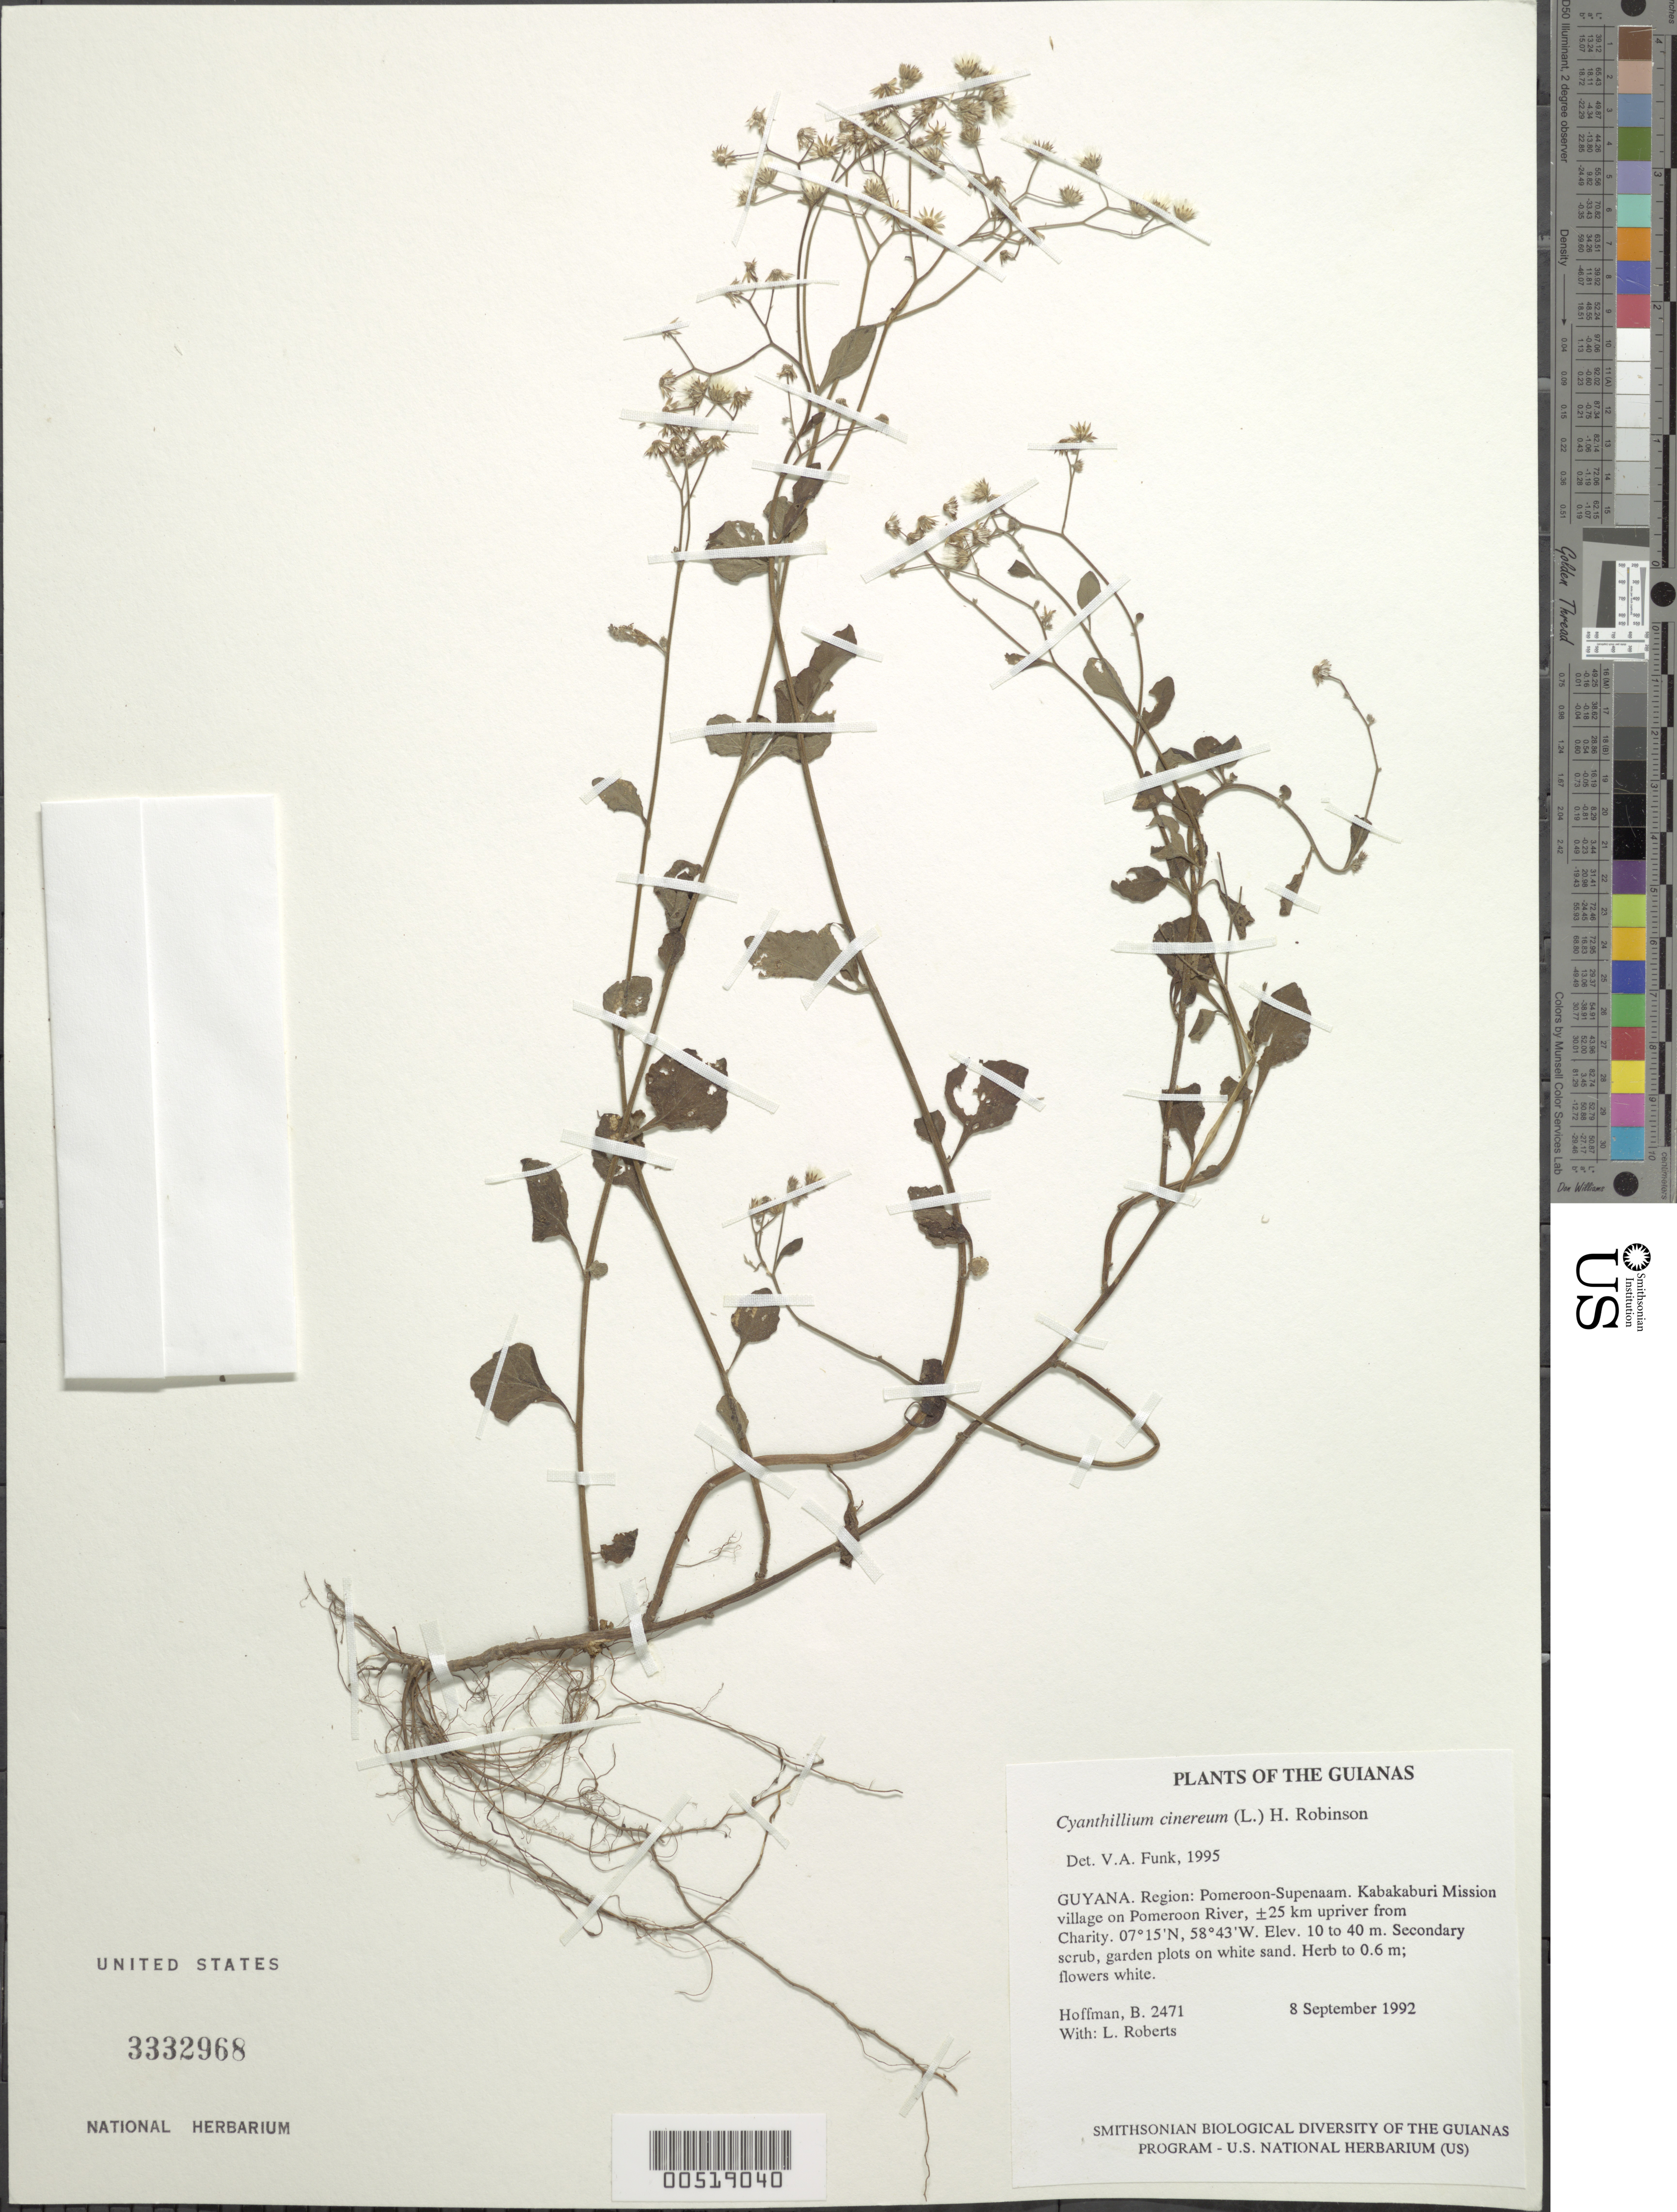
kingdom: Plantae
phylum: Tracheophyta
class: Magnoliopsida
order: Asterales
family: Asteraceae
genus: Cyanthillium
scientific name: Cyanthillium cinereum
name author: (L.) H. Rob.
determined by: Funk, Vicki A., (BOT), Smithsonian Institution - National Museum of Natural History (UNITED STATES)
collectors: B. Hoffman & L. Roberts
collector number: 2471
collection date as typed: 8 September 1992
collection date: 1992-09-08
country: Guyana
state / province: Pomeroon-Supenaam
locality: Kabakaburi Mission village on Pomeroon River, ±25 km upriver from Charity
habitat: Secondary scrub, garden plots on white sand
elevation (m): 10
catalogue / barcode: US 3332968